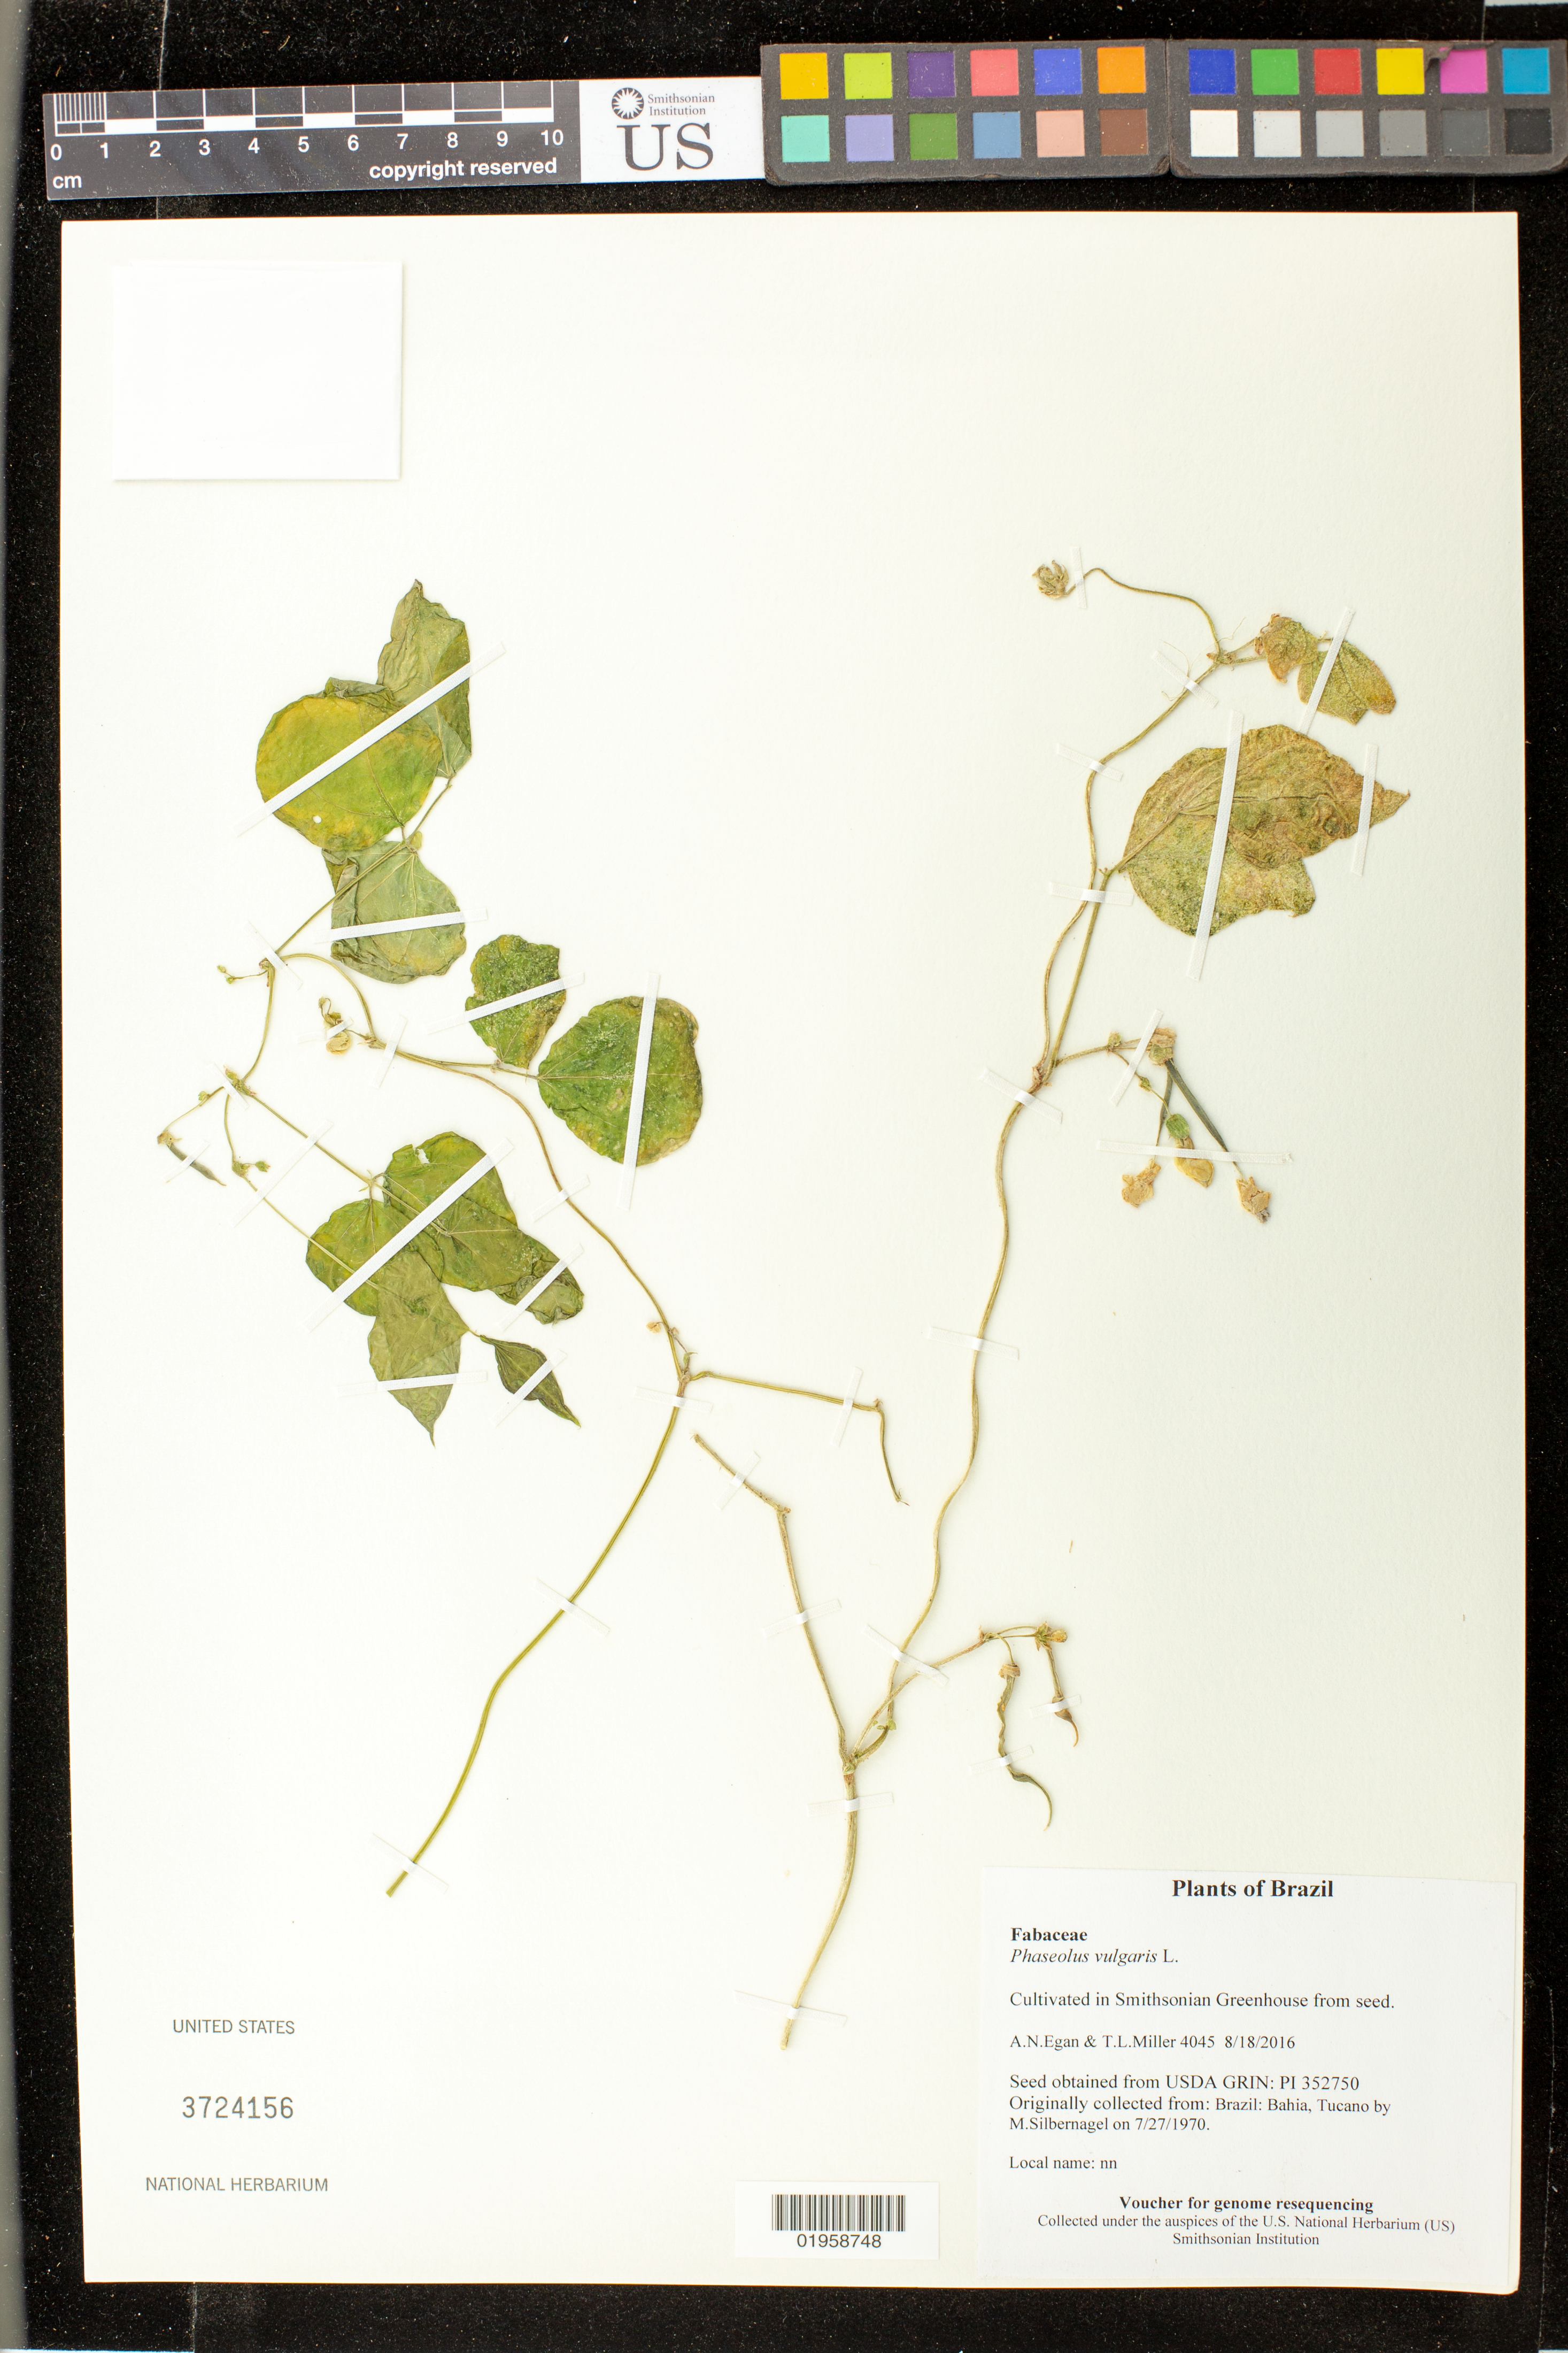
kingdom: Plantae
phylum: Tracheophyta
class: Magnoliopsida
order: Fabales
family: Fabaceae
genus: Phaseolus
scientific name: Phaseolus vulgaris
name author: L.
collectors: A. N. Egan & T. L. Miller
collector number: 4045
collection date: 2016-08-18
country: United States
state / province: Maryland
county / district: Prince George's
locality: Smithsonian's Museum Support Ctr; 4210 Suitland Pkwy., NMNH Botany Research Greenhouses. Suitland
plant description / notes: Originally collected in Brazil, Bahia, Tucano on 1970-07-27. M.Silbernagel (collector); Grown from seed acquired from the USDA's GRIN seed bank.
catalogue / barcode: US 3724156